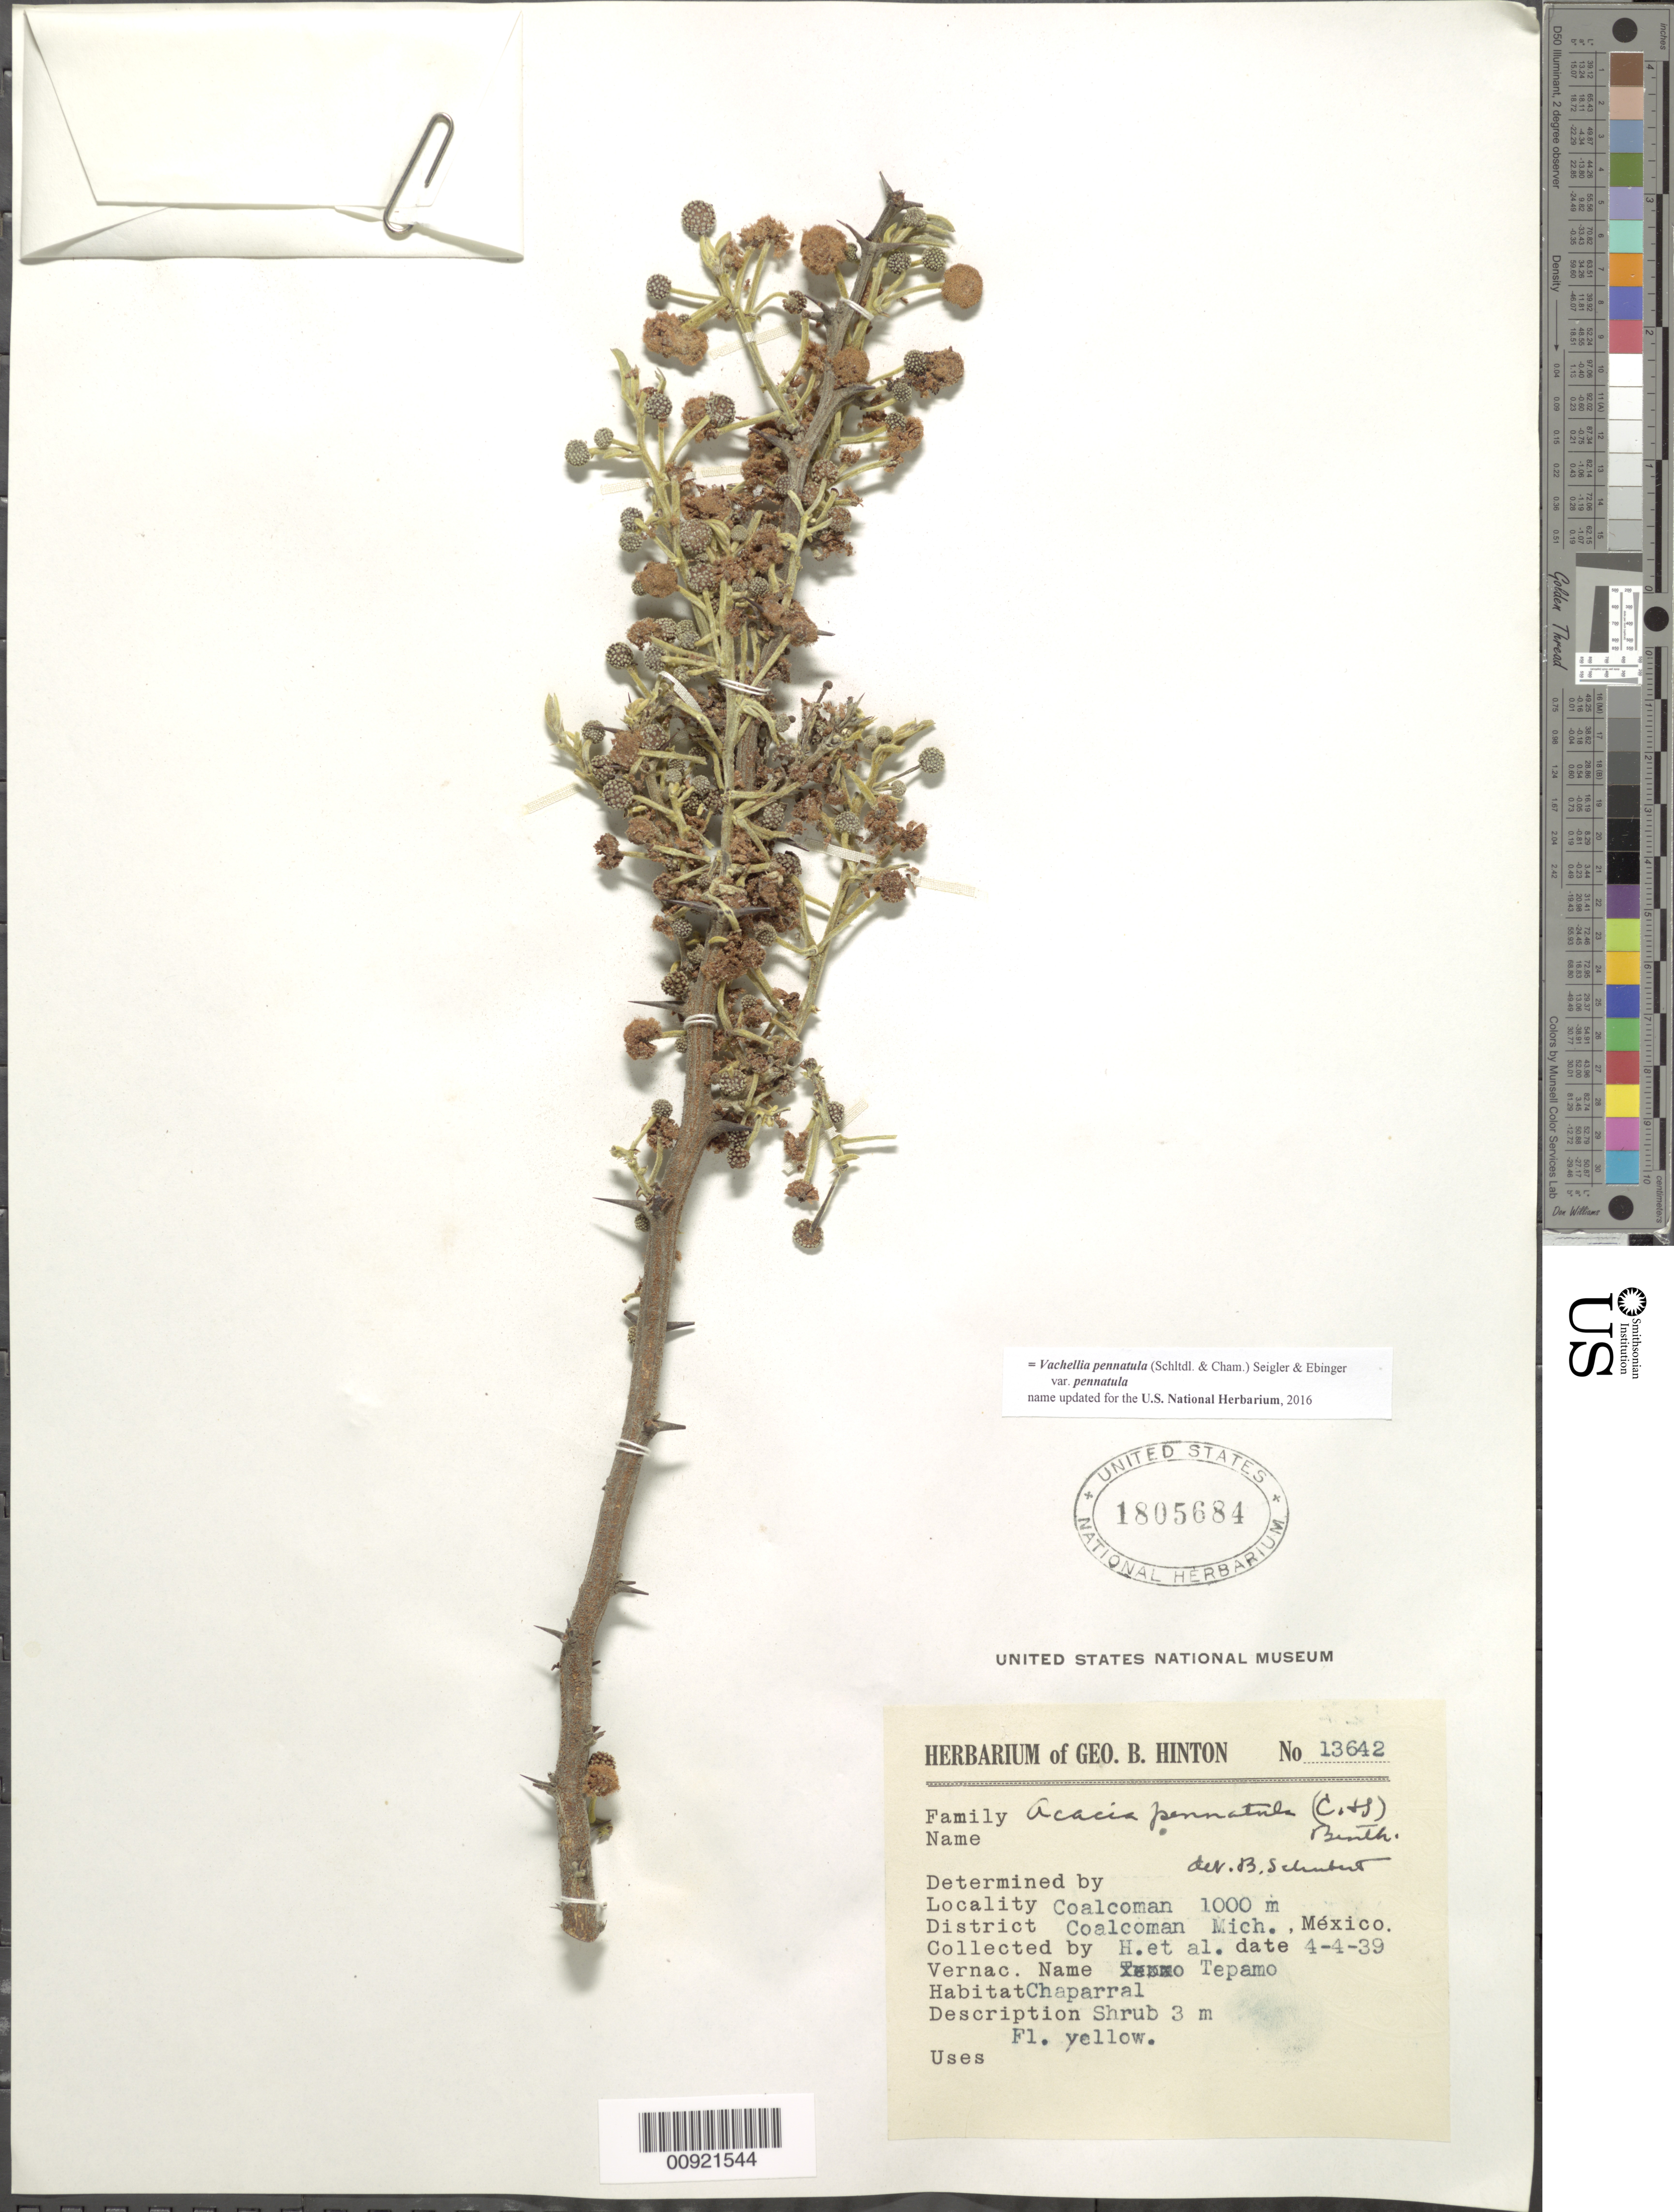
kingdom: Plantae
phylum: Tracheophyta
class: Magnoliopsida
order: Fabales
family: Fabaceae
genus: Vachellia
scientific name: Vachellia pennatula var. pennatula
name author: (Schltdl. & Cham.) Seigler & Ebinger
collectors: G. B. Hinton & et al.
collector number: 13642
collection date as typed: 04 Apr 1939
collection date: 1939-04-04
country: Mexico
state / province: Michoacán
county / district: Coalcomán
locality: Coalcomán, District Coalcomán, Michoacán.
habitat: Chaparral.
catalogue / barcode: US 1805684